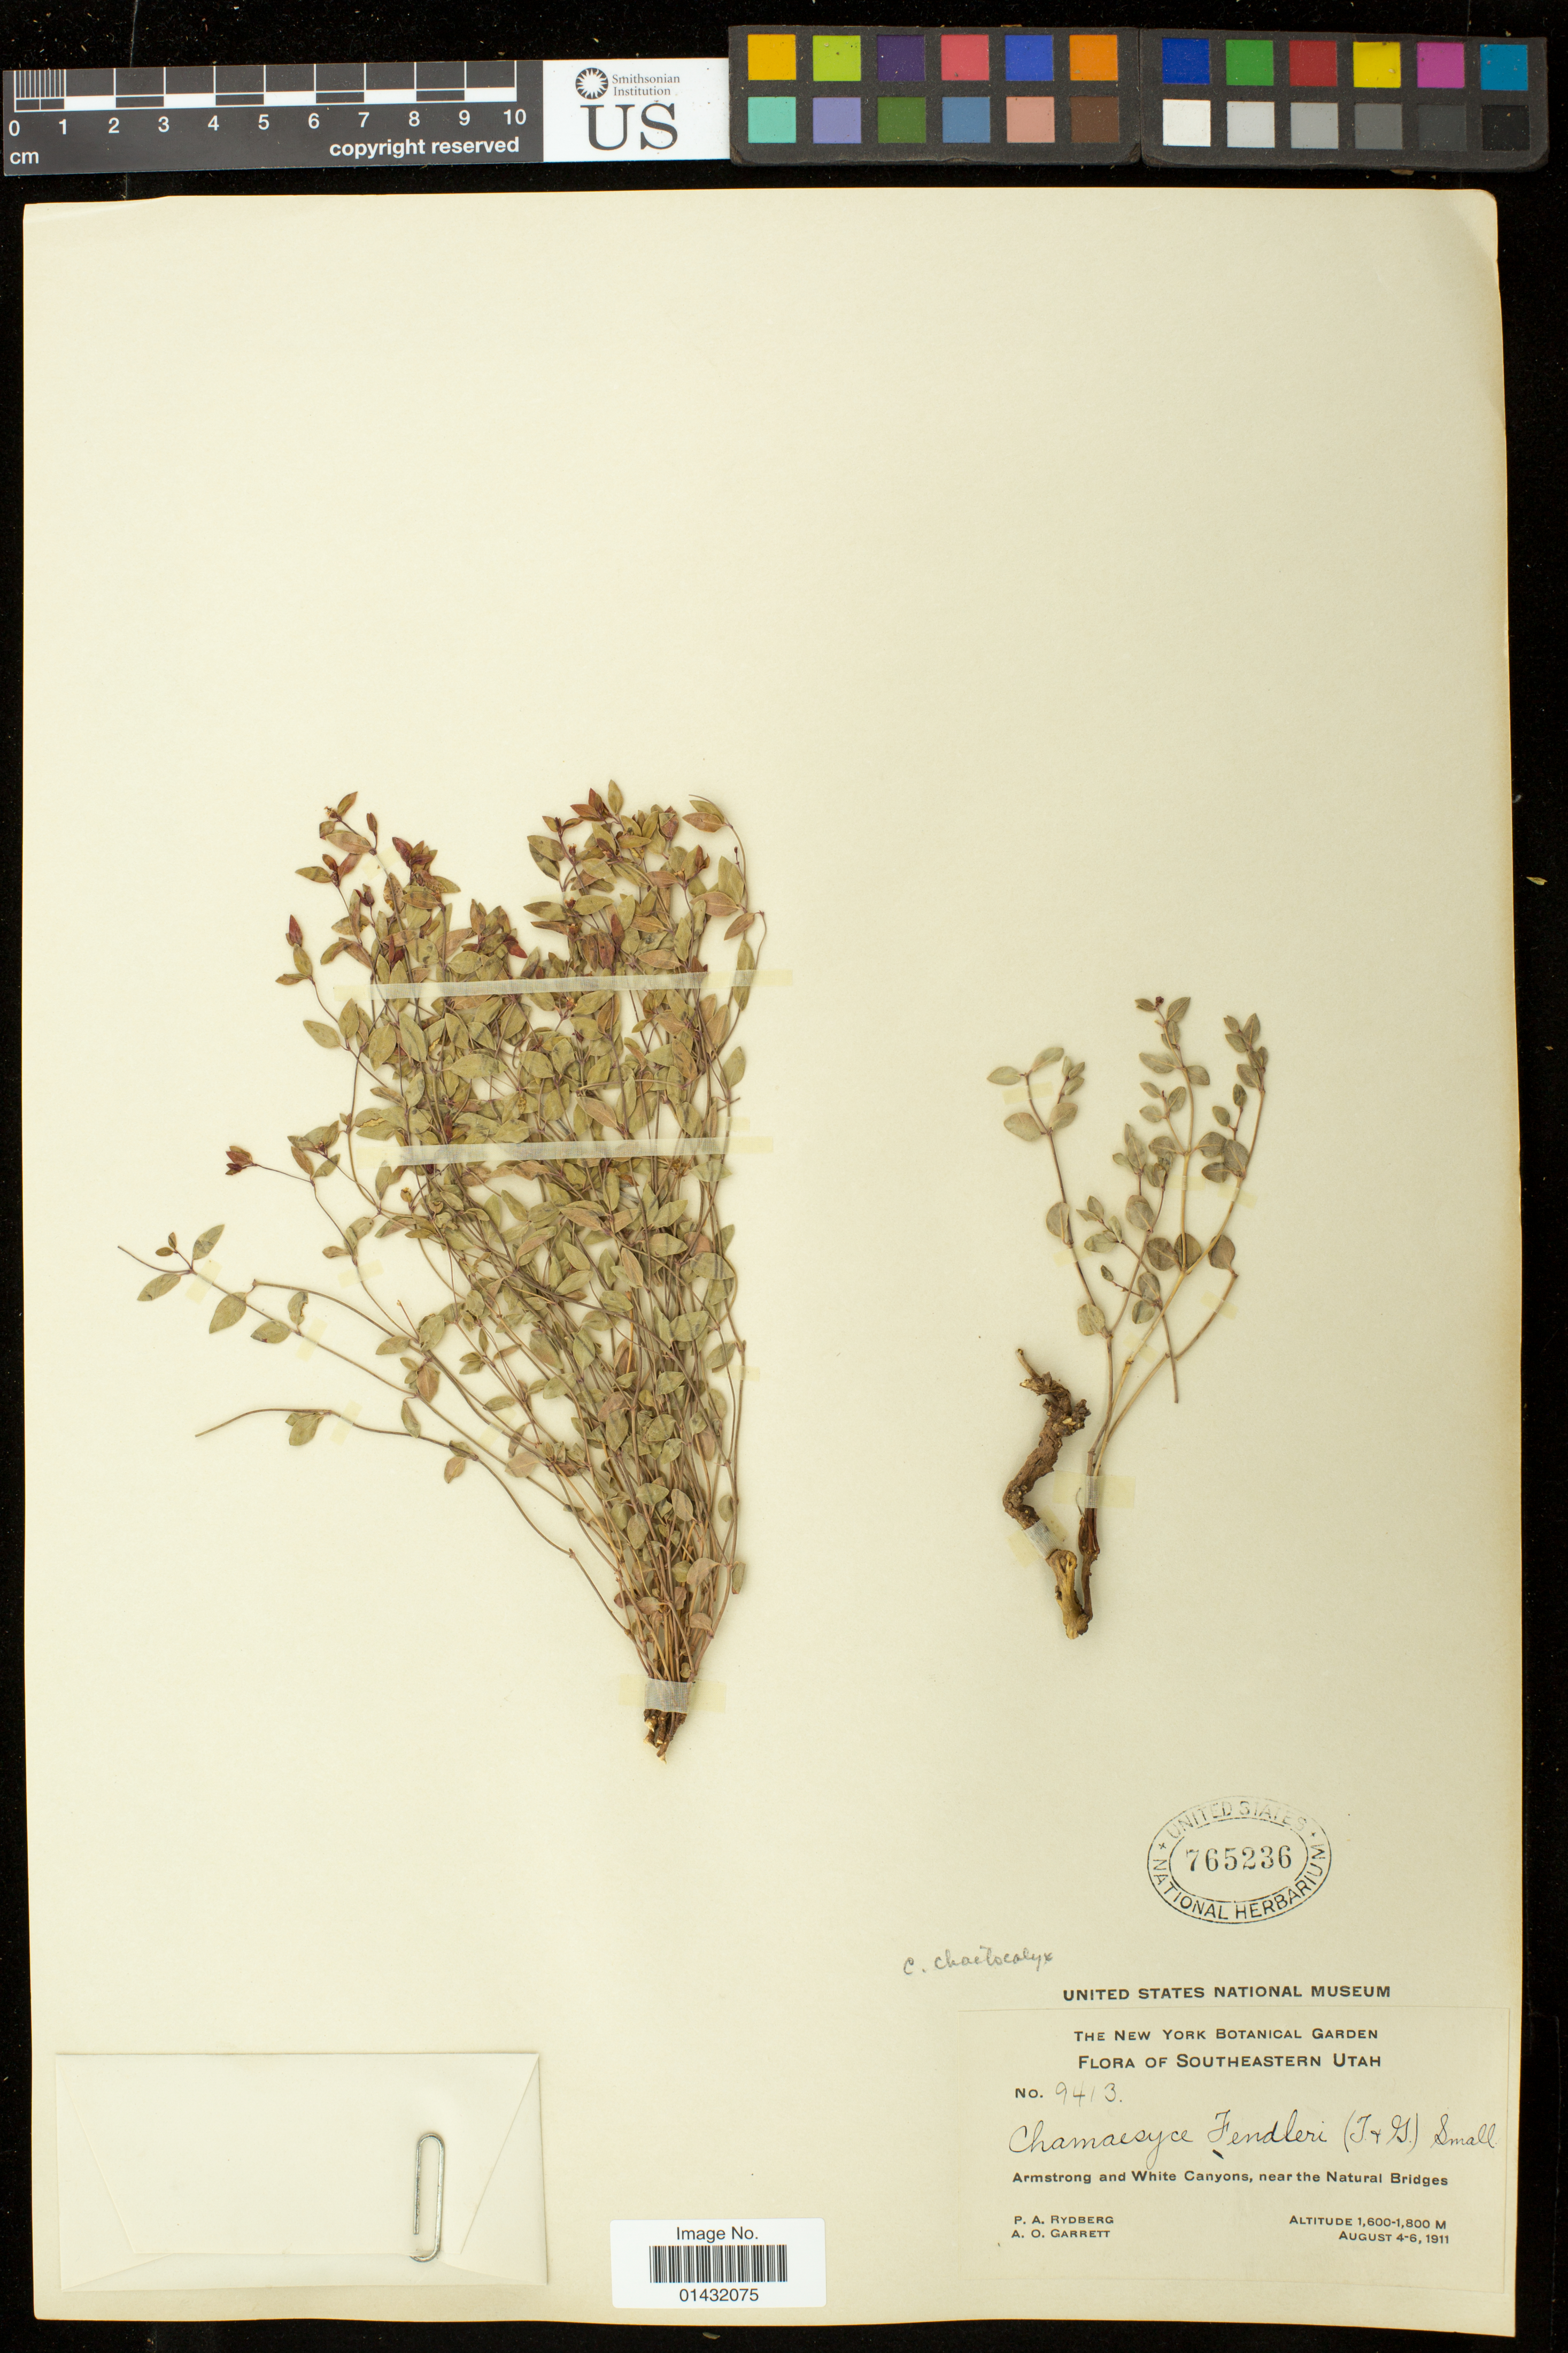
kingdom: Plantae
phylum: Tracheophyta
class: Magnoliopsida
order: Malpighiales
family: Euphorbiaceae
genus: Euphorbia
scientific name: Euphorbia chaetocalyx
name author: Tidestr.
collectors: P. A. Rydberg & A. O. Garrett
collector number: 9413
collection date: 1911-08-04/1911-08-06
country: United States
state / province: Utah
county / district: San Juan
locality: Armstrong an White Canyons, near the Natural Bridges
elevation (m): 1600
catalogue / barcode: US 765236